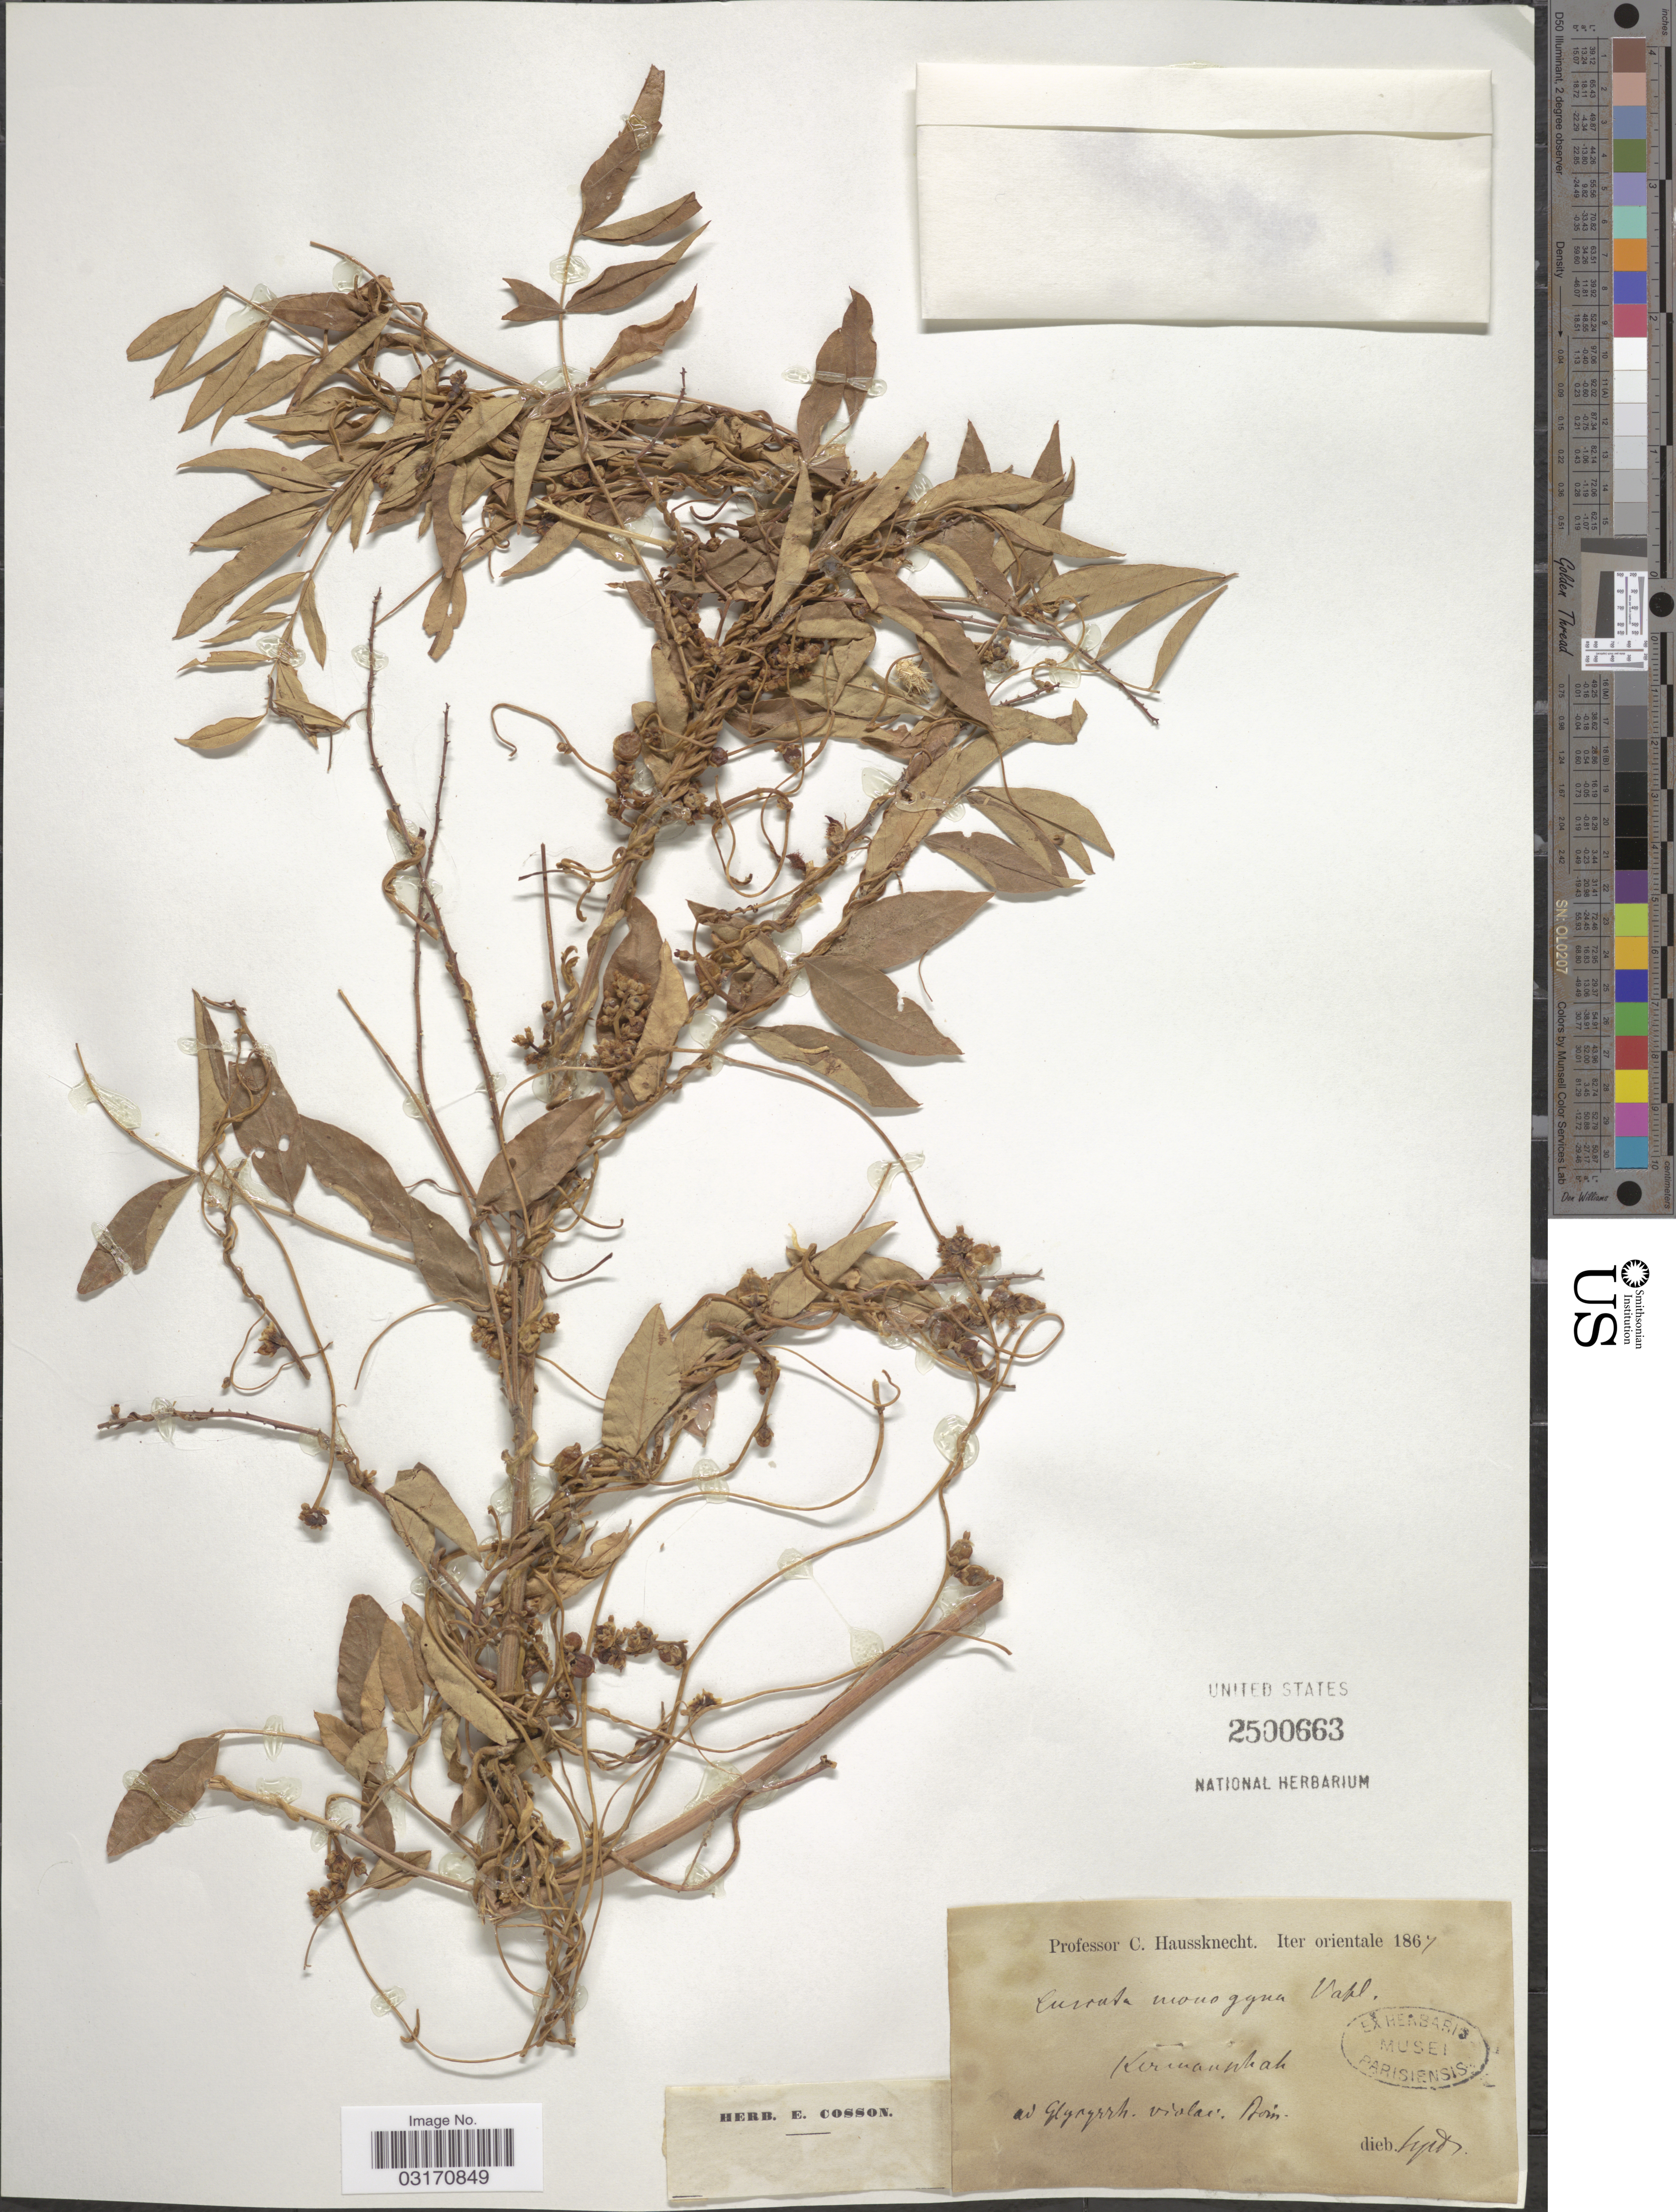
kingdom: Plantae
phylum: Tracheophyta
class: Magnoliopsida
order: Solanales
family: Convolvulaceae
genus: Cuscuta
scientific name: Cuscuta monogyna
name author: Vahl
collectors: C. Haussknecht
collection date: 1867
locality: Orientale. Kirinaunbak. [interpreted]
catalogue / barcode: US 2500663